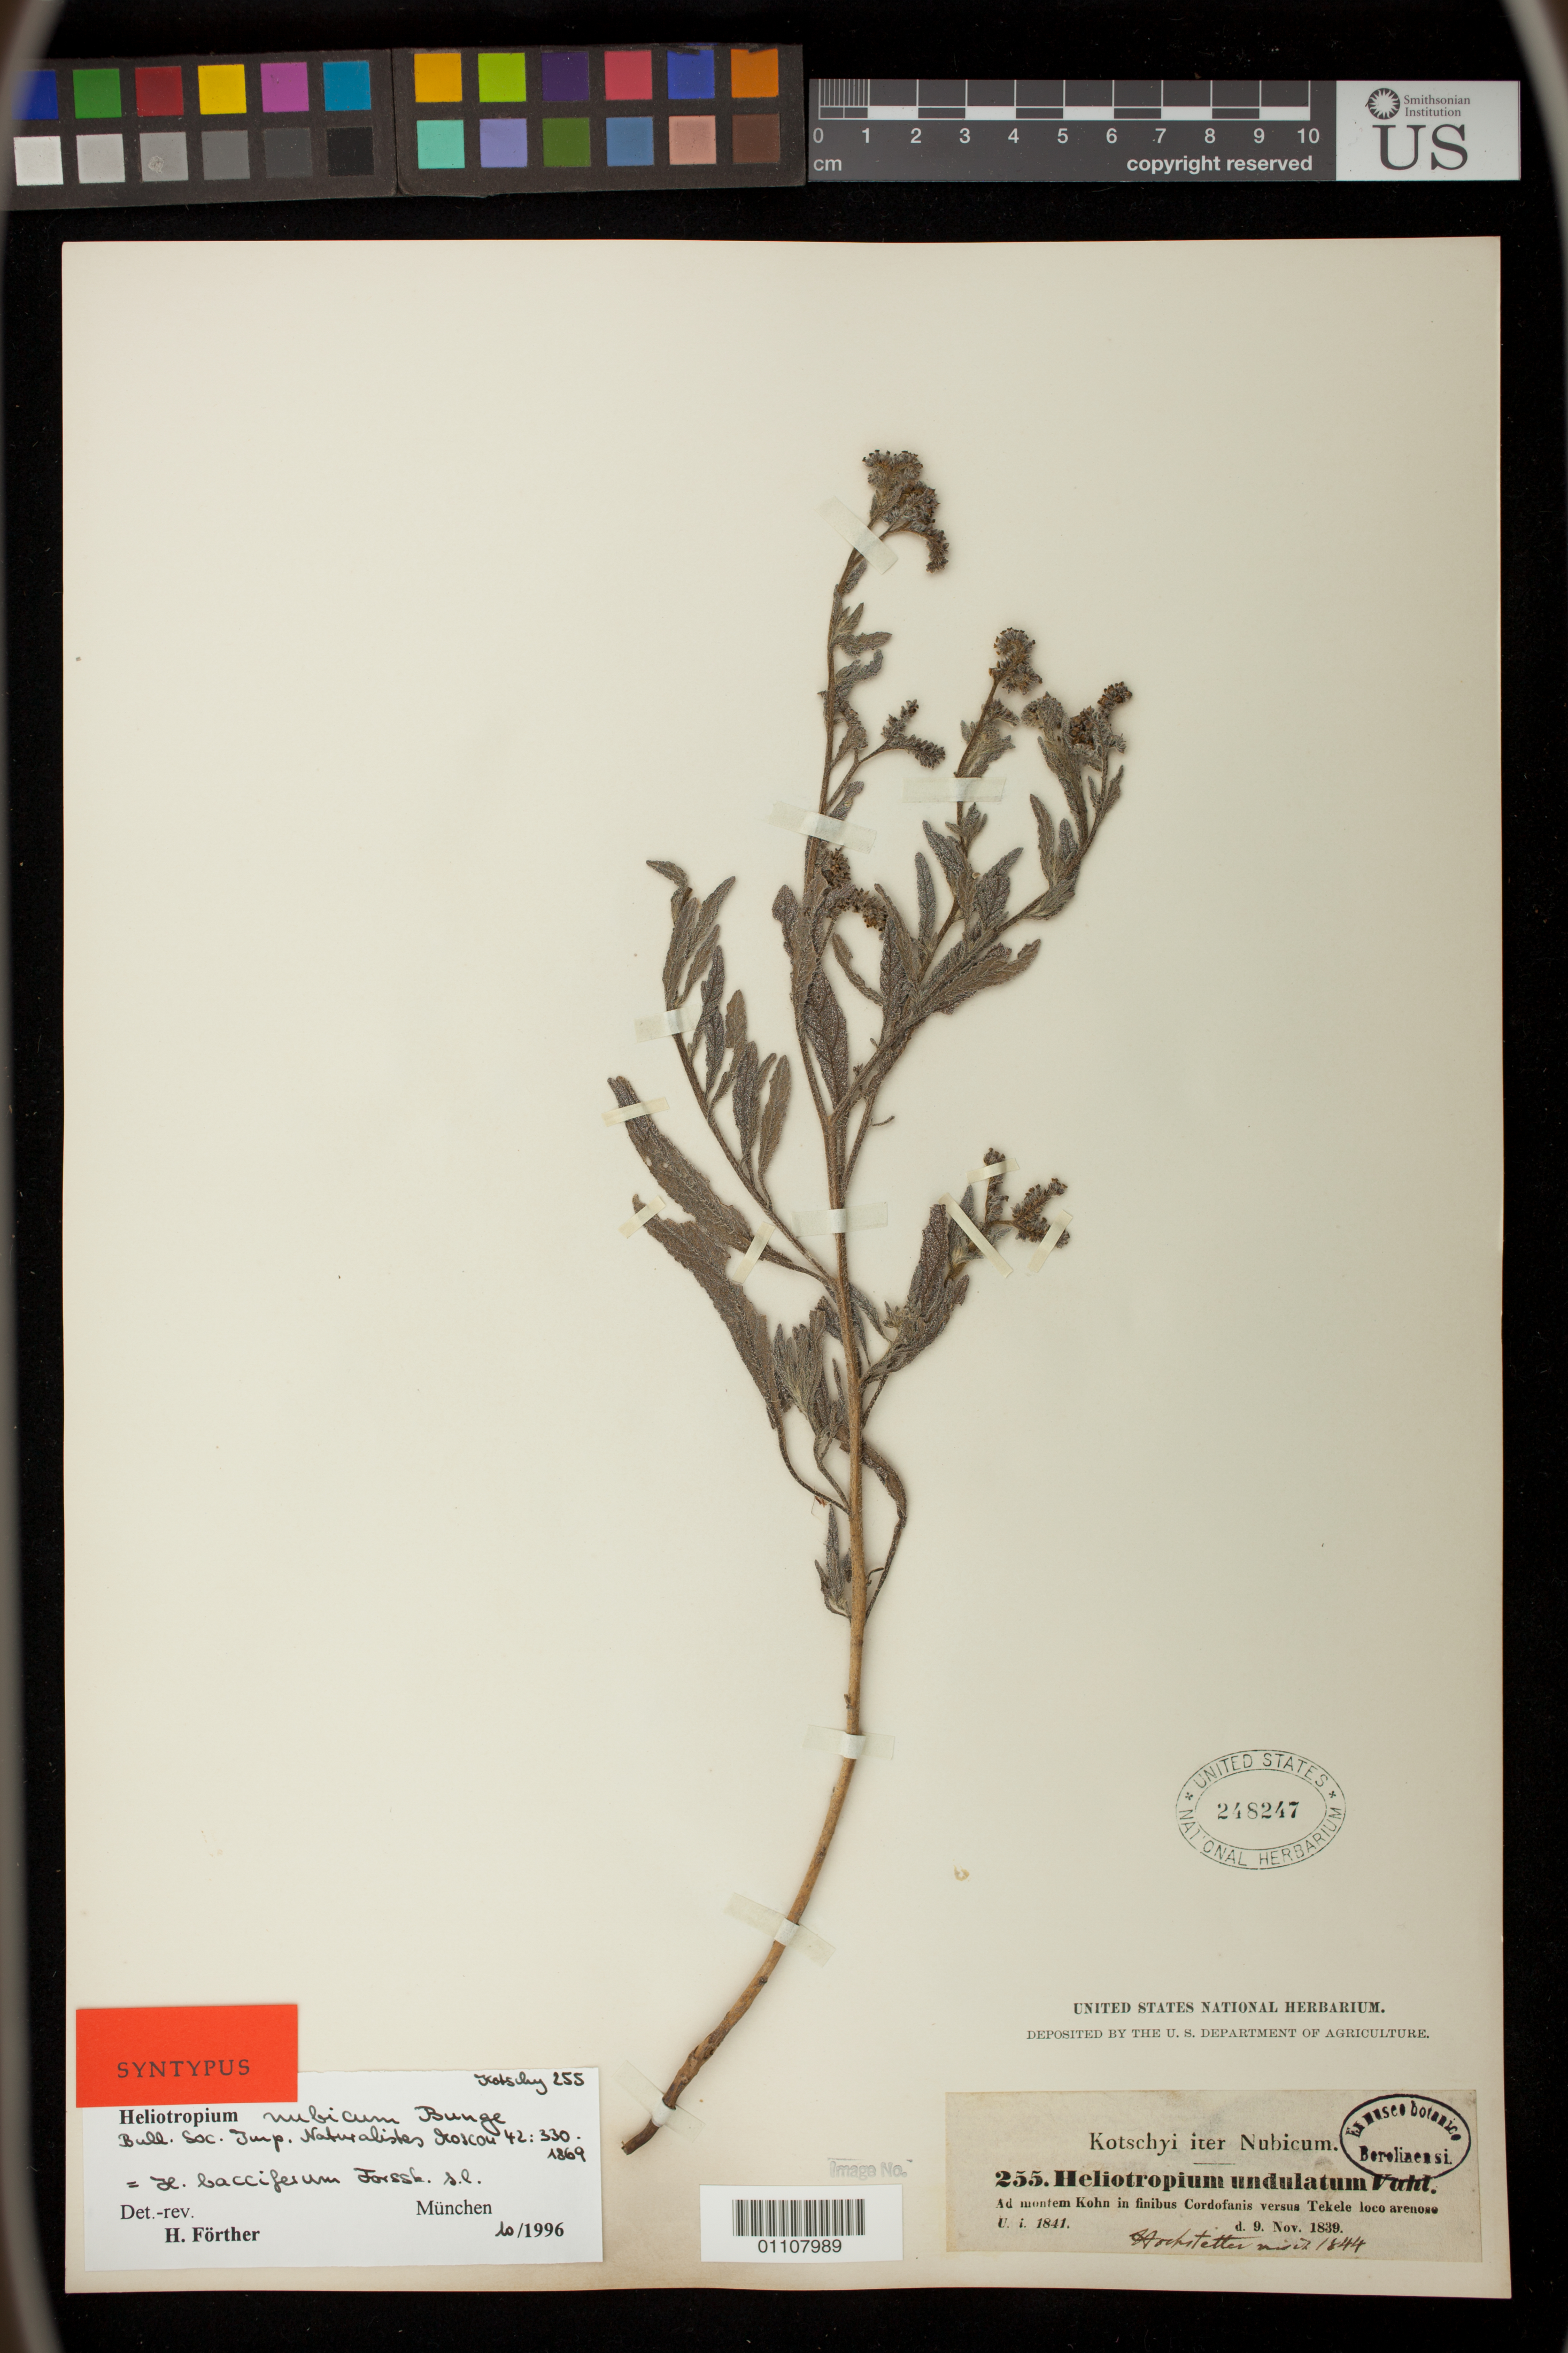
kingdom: Plantae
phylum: Tracheophyta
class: Magnoliopsida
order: Boraginales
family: Heliotropiaceae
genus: Heliotropium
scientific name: Heliotropium nubicum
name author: Bunge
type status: Syntype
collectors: K. G. Kotschy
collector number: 255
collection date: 1839-11-09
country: Sudan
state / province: Ġharb Kurdufān / Janūb Kurdufān / Shamāl Kurdufān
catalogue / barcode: US 248247